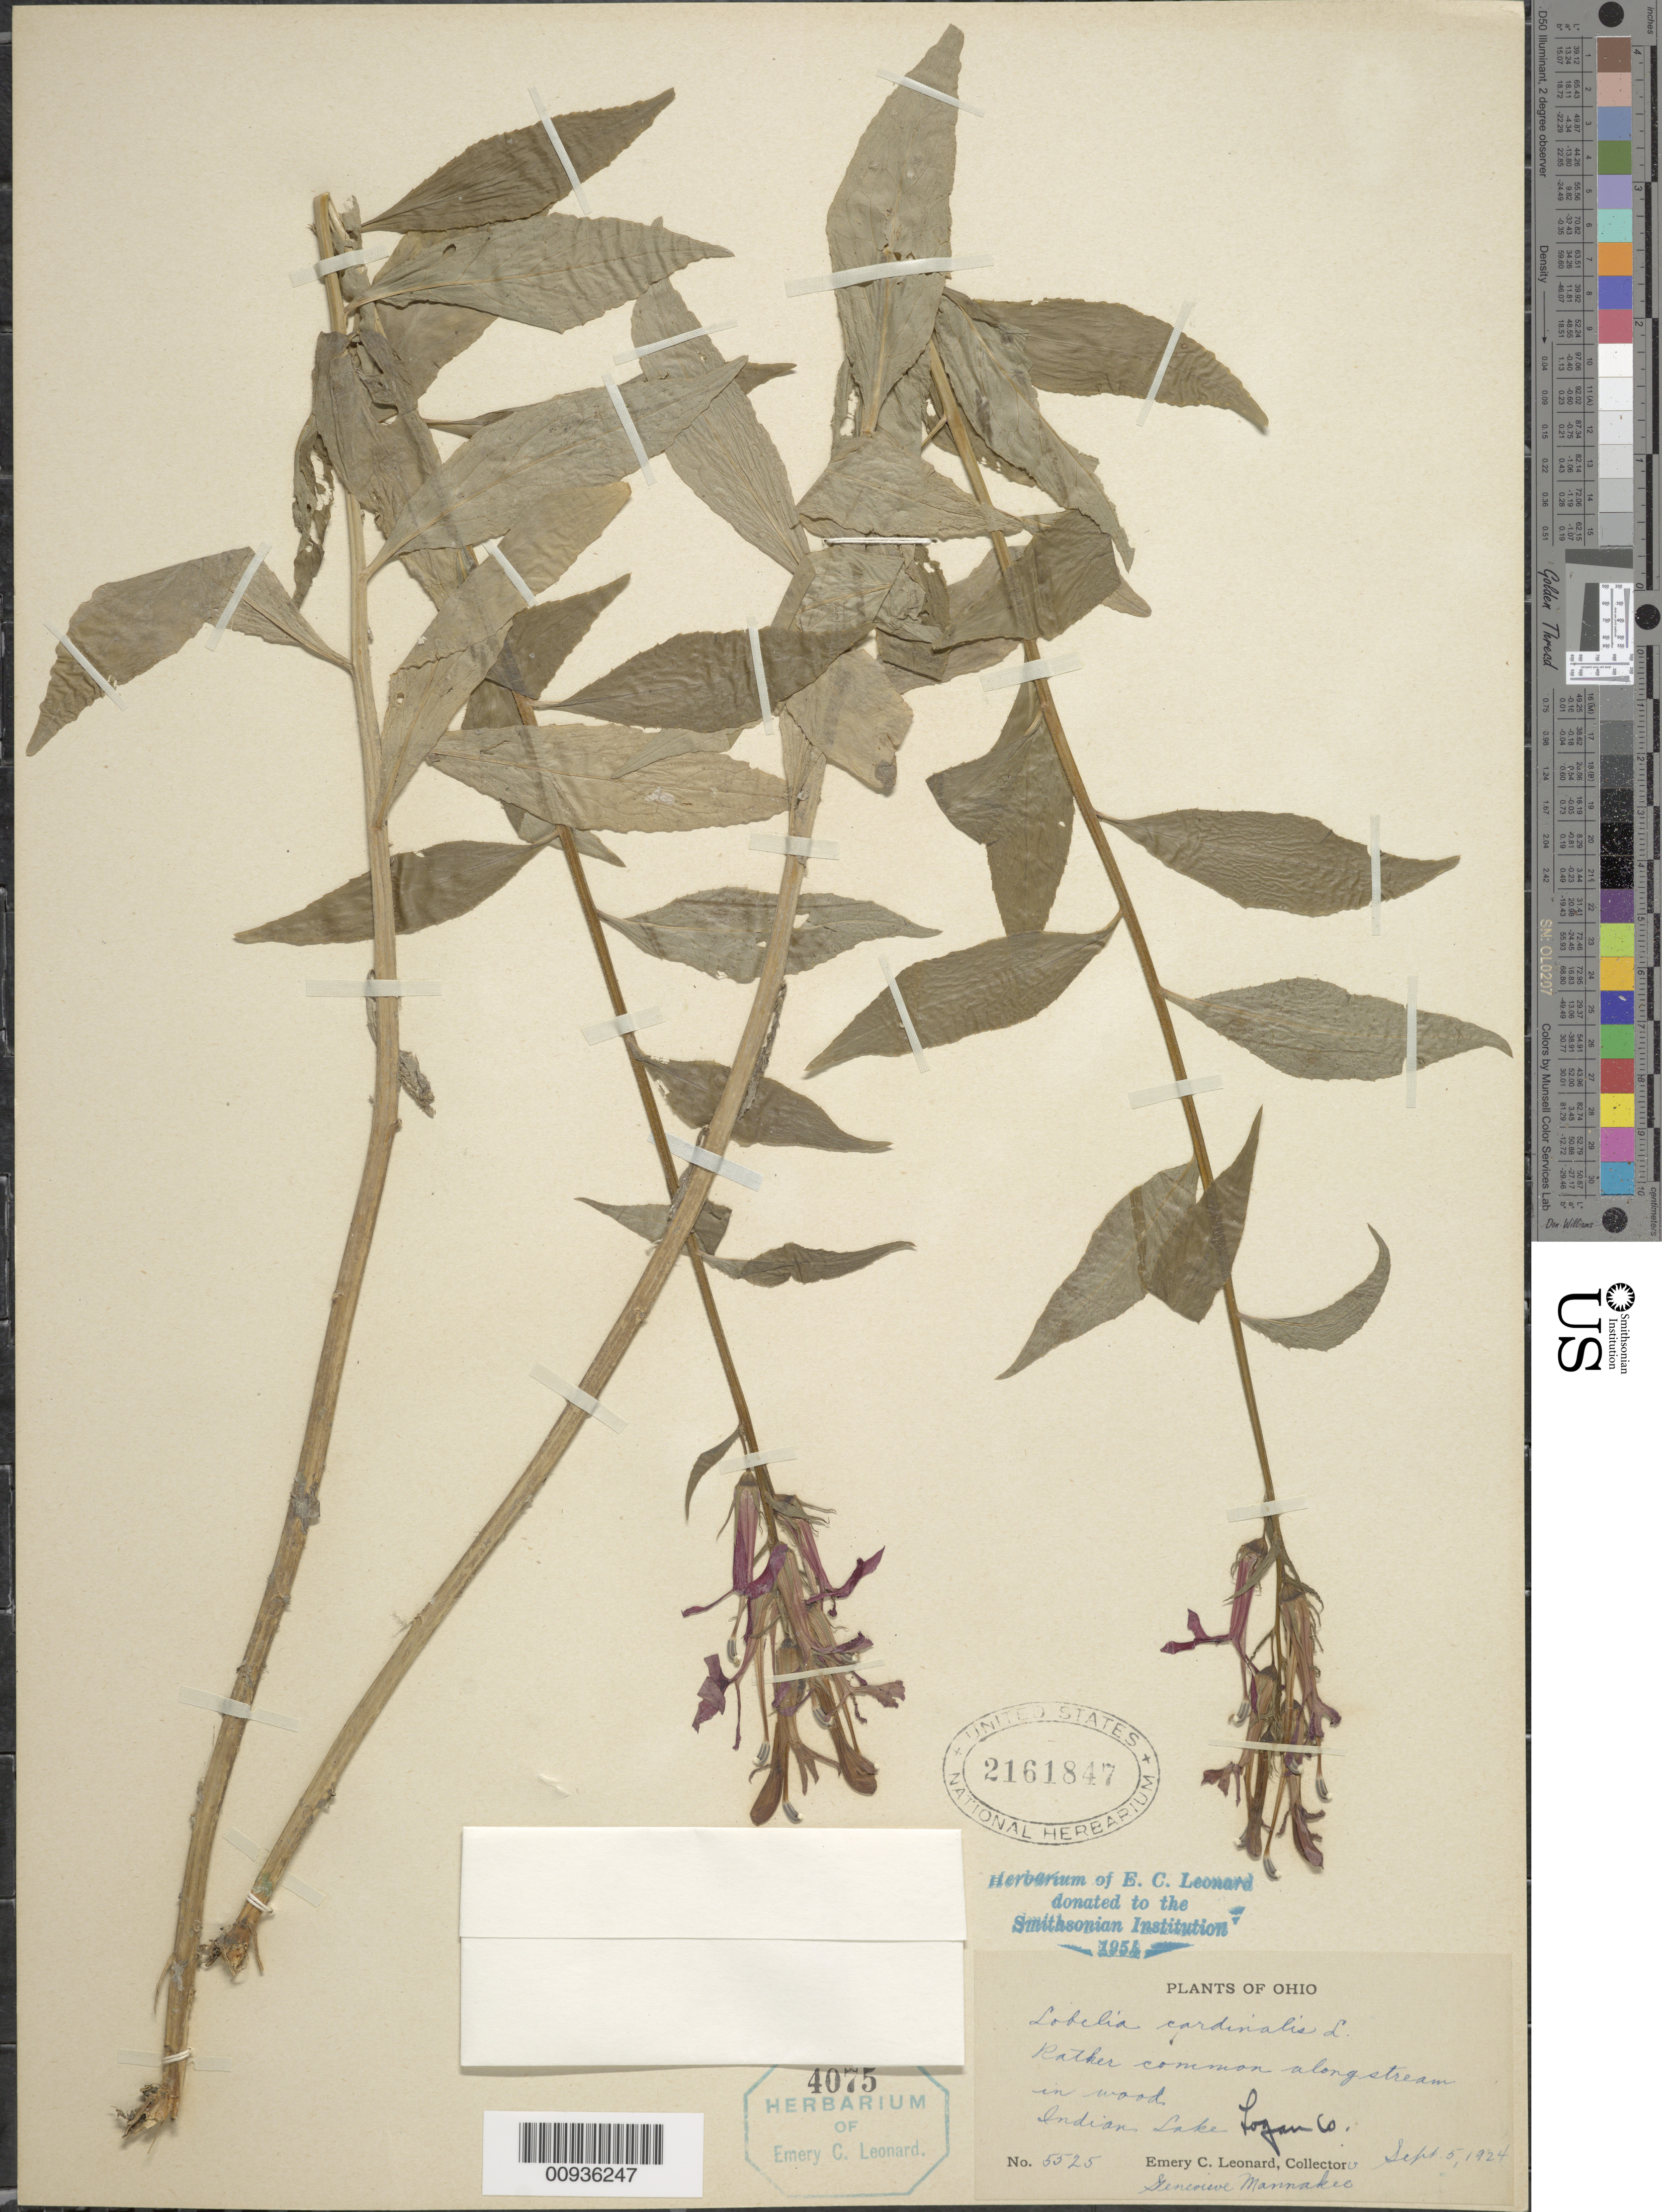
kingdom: Plantae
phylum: Tracheophyta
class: Magnoliopsida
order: Asterales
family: Campanulaceae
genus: Lobelia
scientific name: Lobelia cardinalis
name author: L.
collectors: E. C. Leonard & G. Mannakee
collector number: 5525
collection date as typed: Sept. 5, 1924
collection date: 1924-09-05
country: United States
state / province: Ohio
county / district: Logan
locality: Indian Lake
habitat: along stream in wood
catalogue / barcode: US 2161847